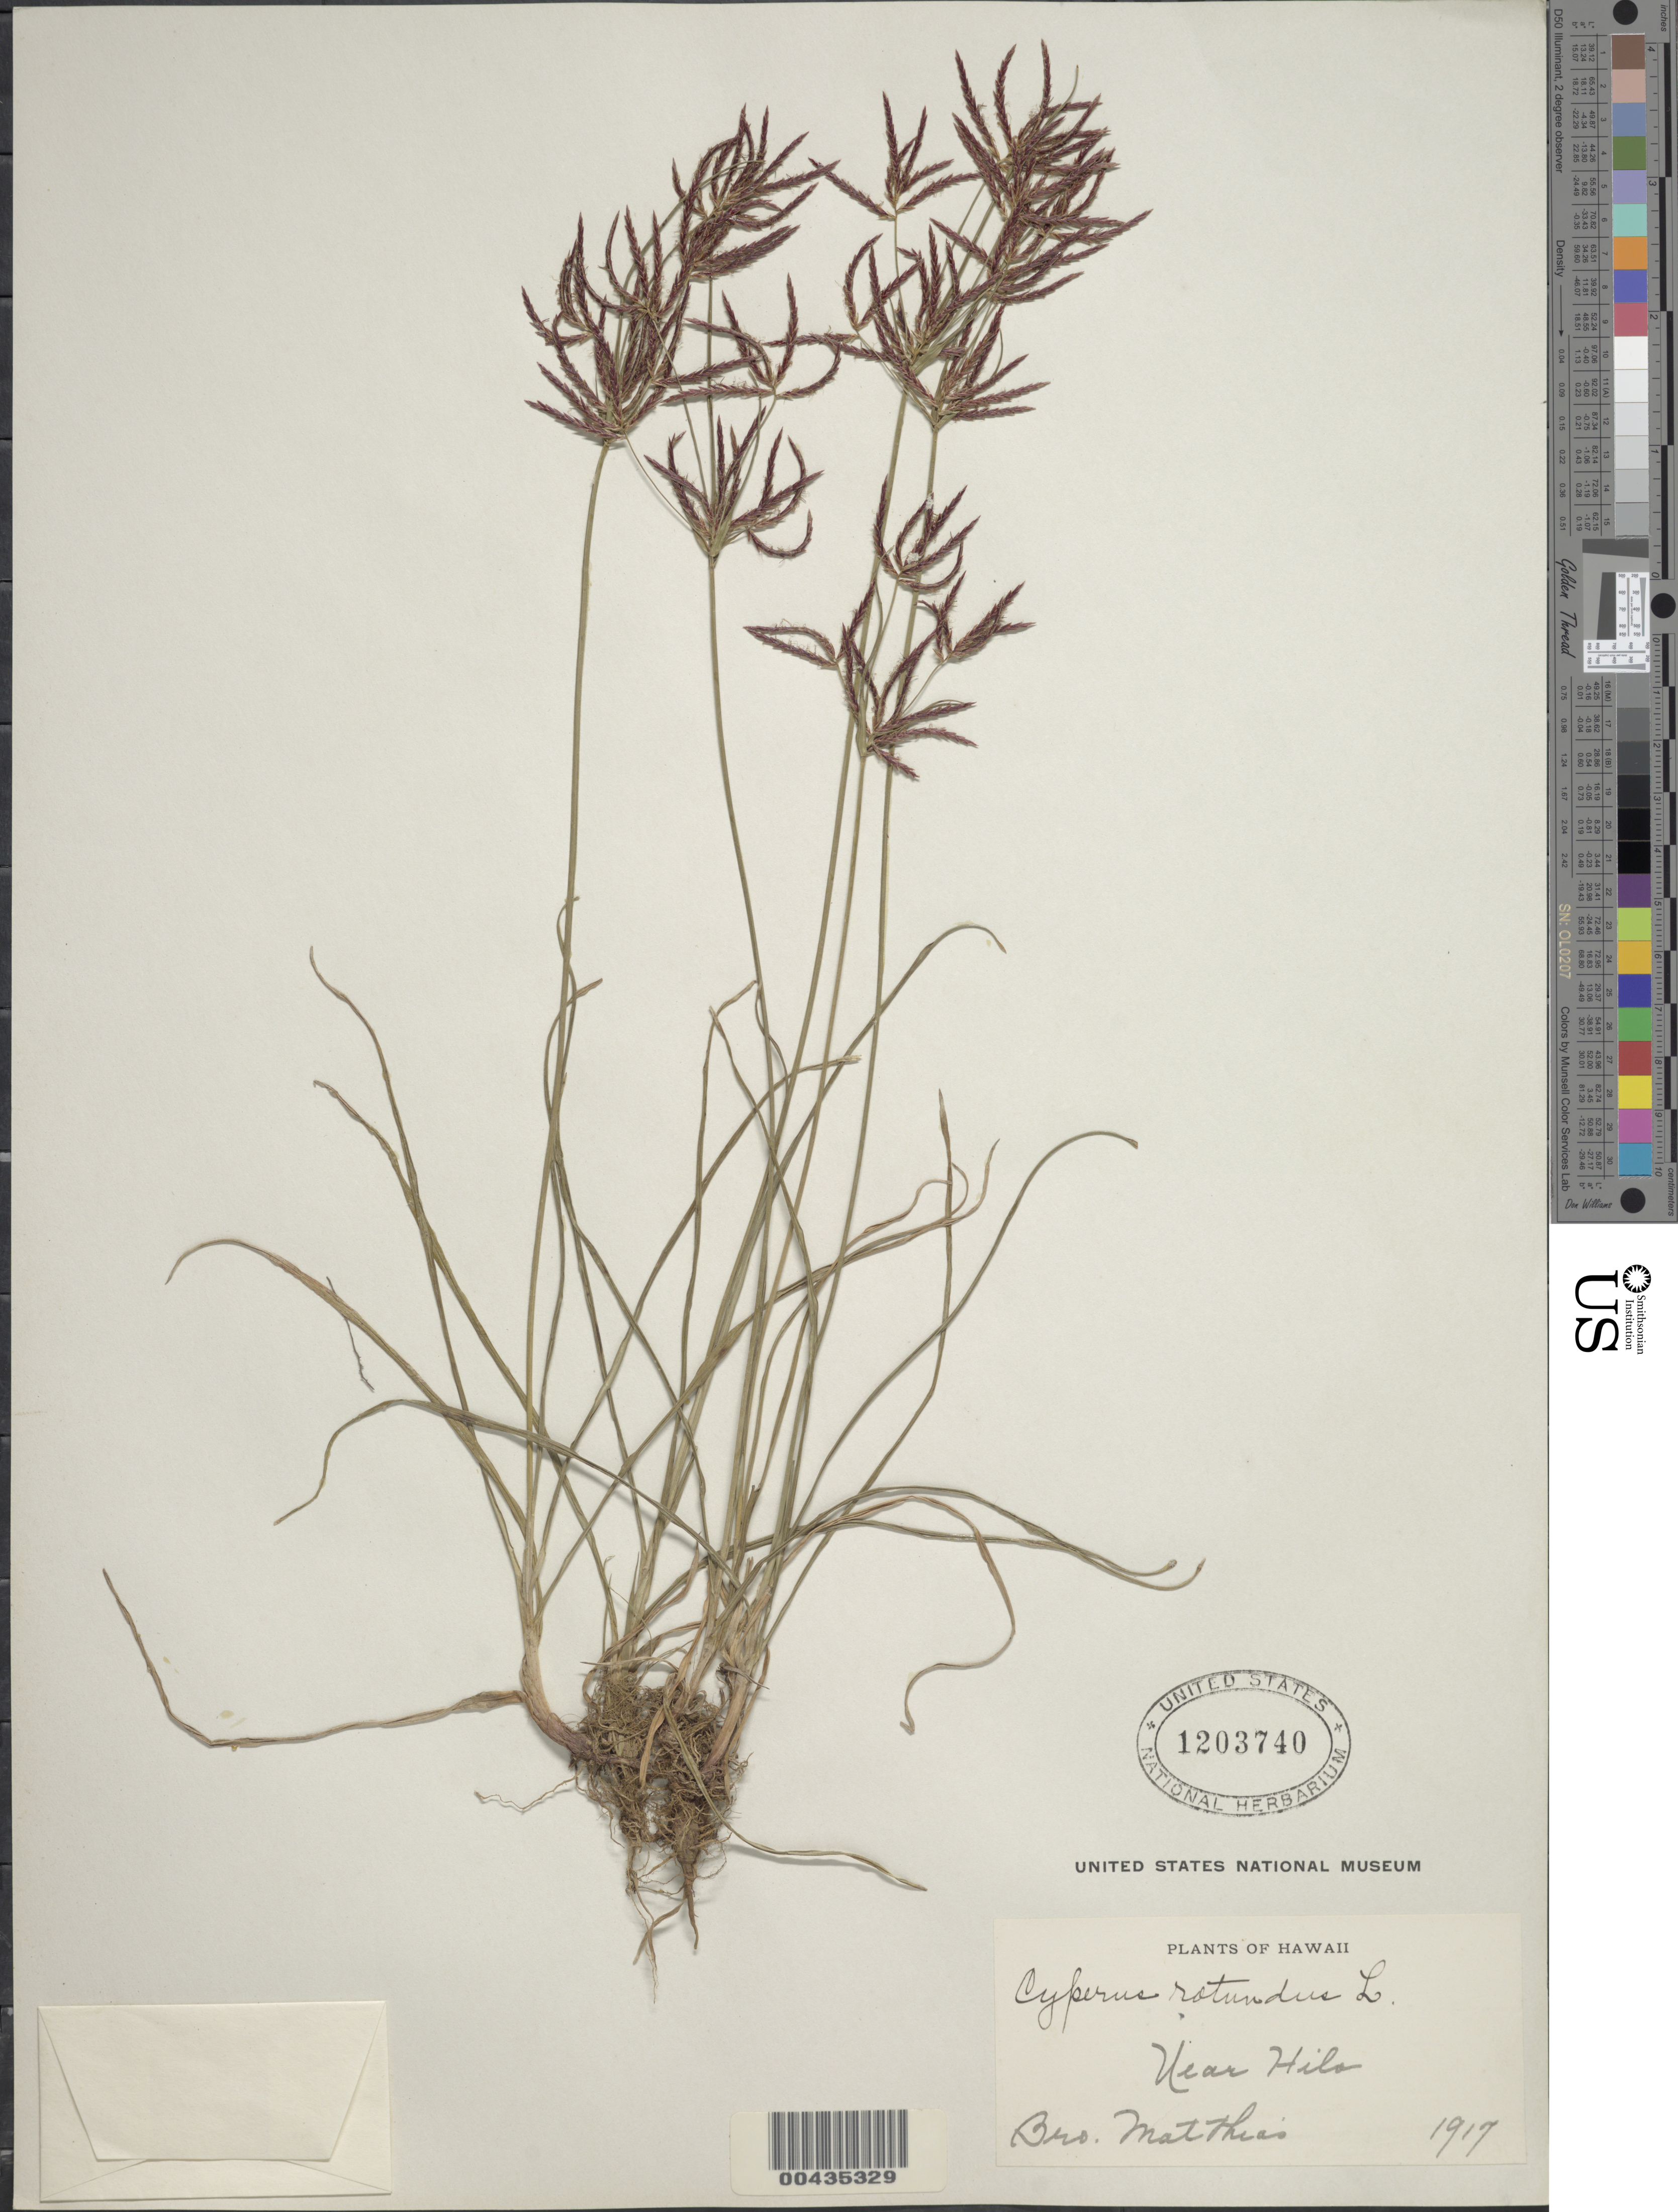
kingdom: Plantae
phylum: Tracheophyta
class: Liliopsida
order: Poales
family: Cyperaceae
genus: Cyperus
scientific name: Cyperus rotundus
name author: L.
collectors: B. Matthias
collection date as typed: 1917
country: United States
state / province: Hawaii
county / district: Hawaii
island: Hawaii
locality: Near Hilo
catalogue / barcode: US 1203740